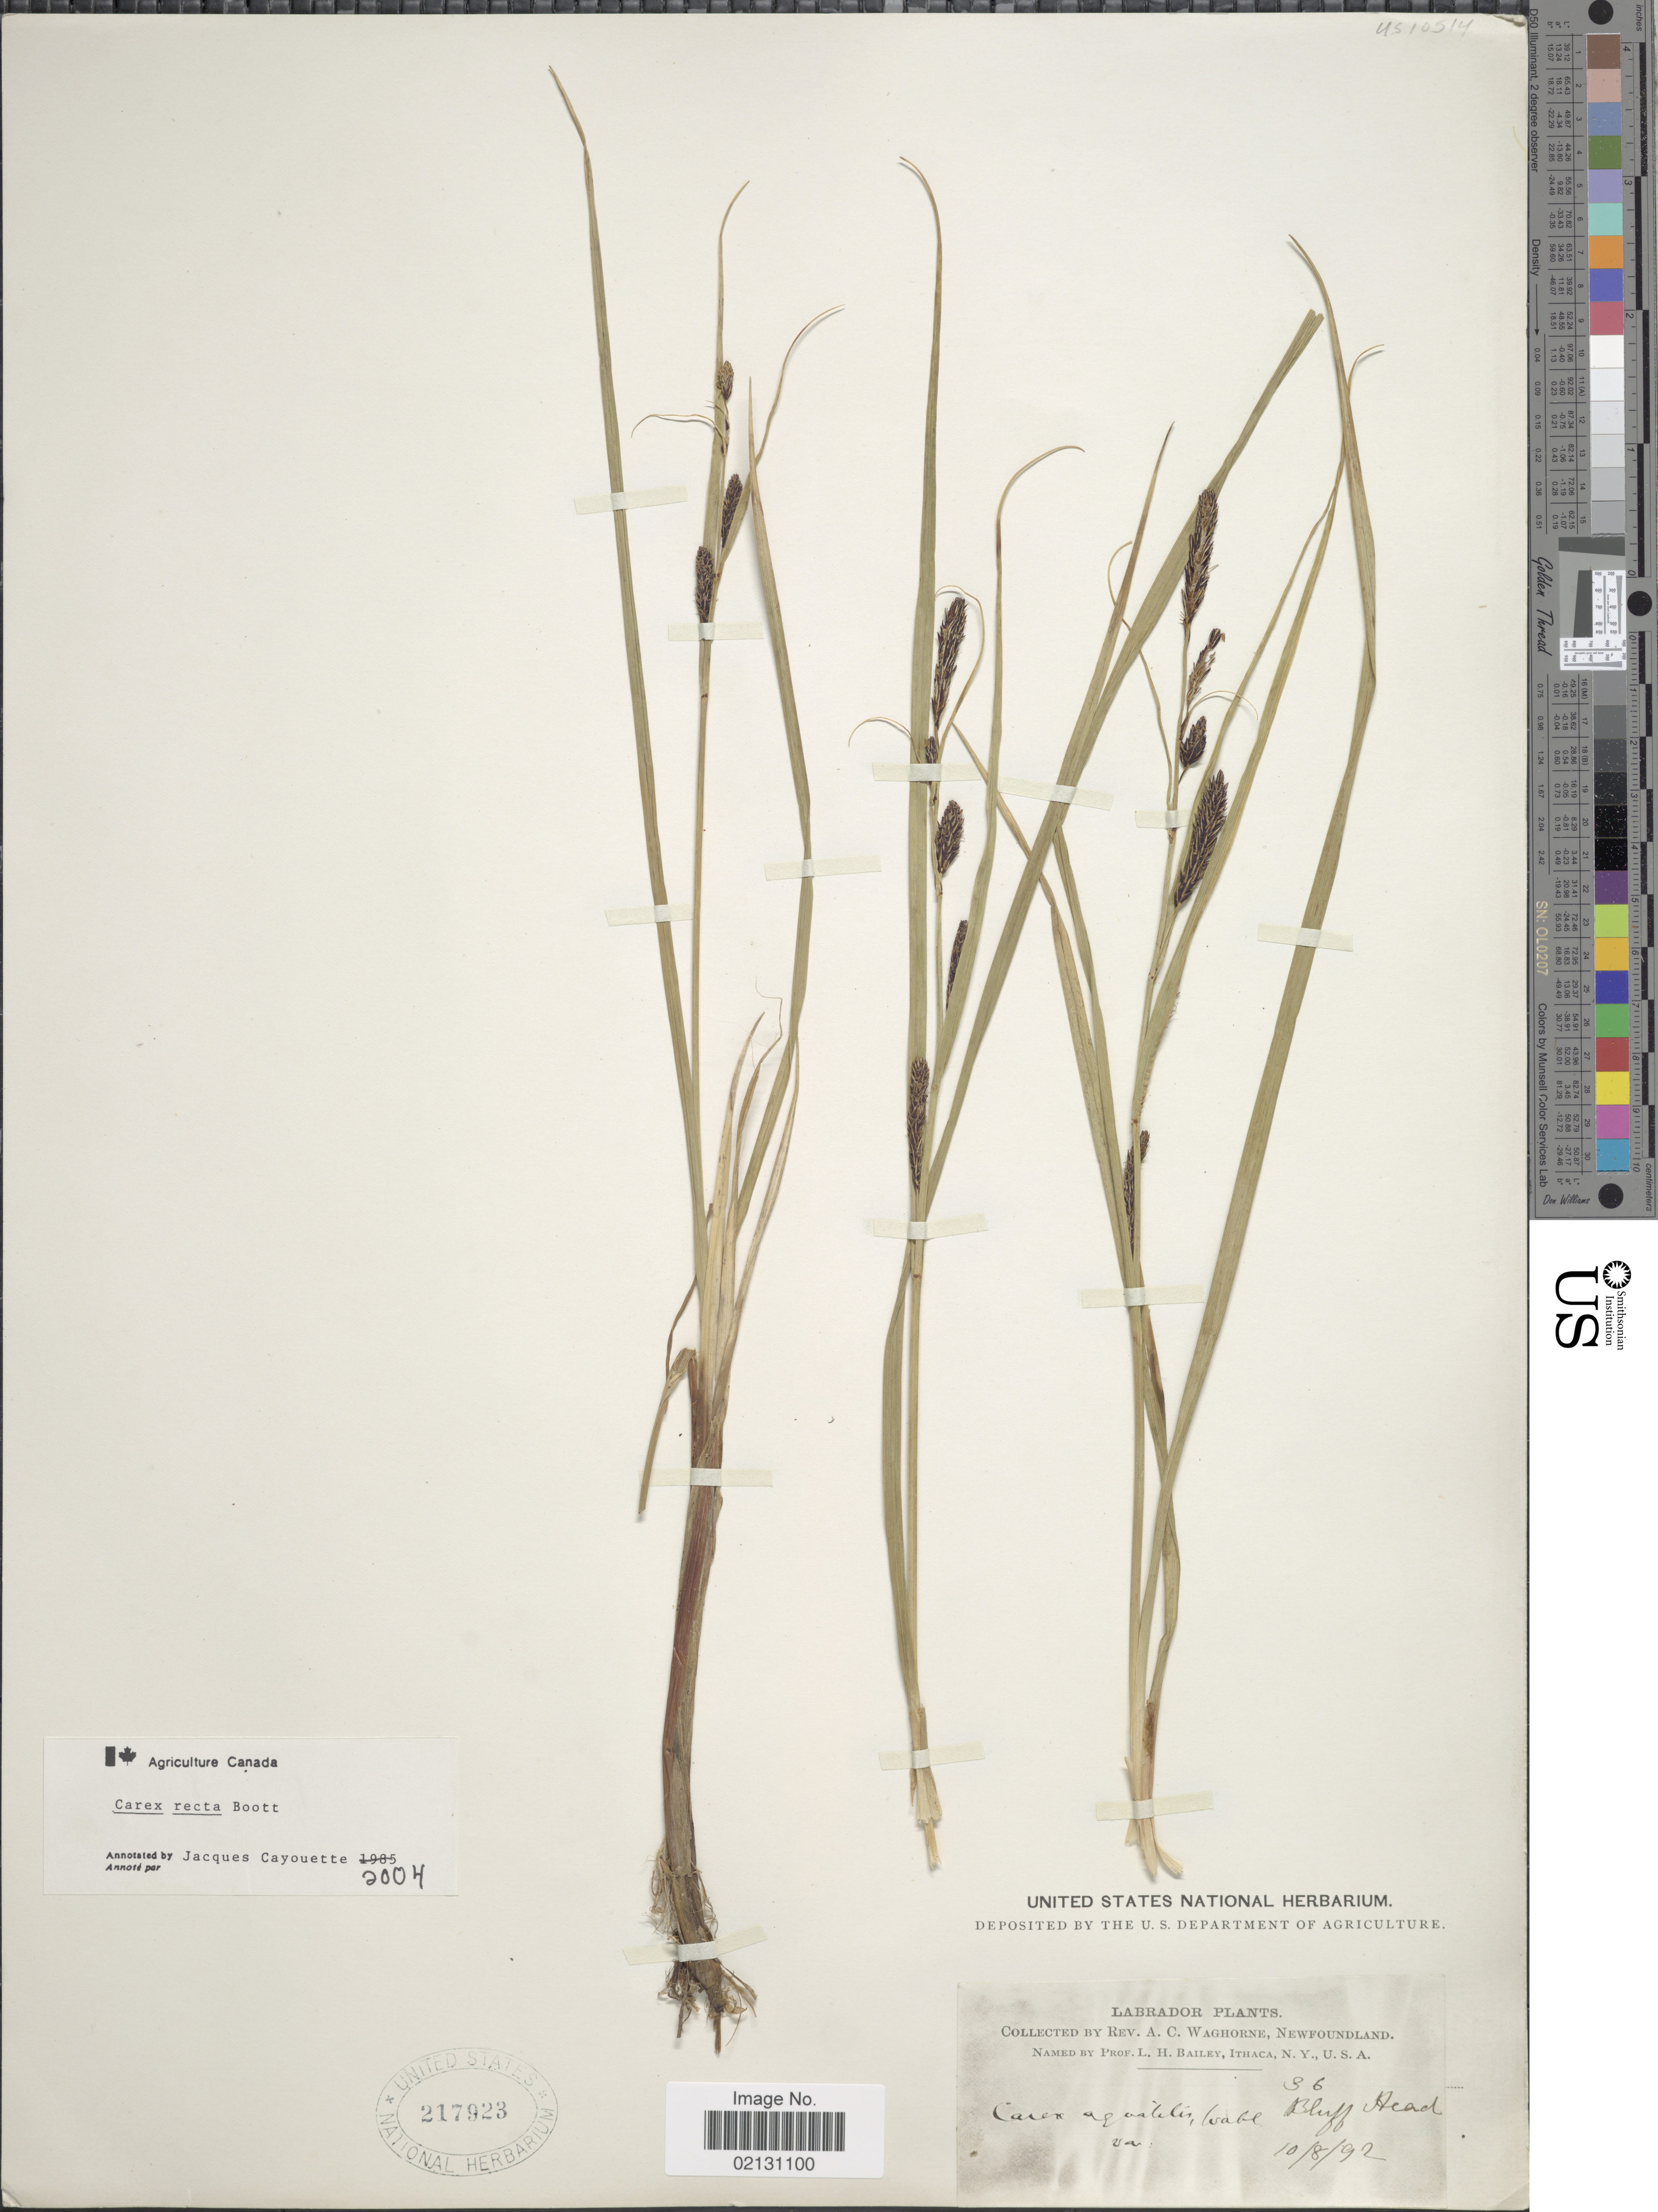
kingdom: Plantae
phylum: Tracheophyta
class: Liliopsida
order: Poales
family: Cyperaceae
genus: Carex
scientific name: Carex recta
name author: Boott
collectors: A. Waghorne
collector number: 36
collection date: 1892-08-10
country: Canada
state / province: Newfoundland and Labrador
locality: Labrador, Bluff Head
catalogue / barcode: US 217923